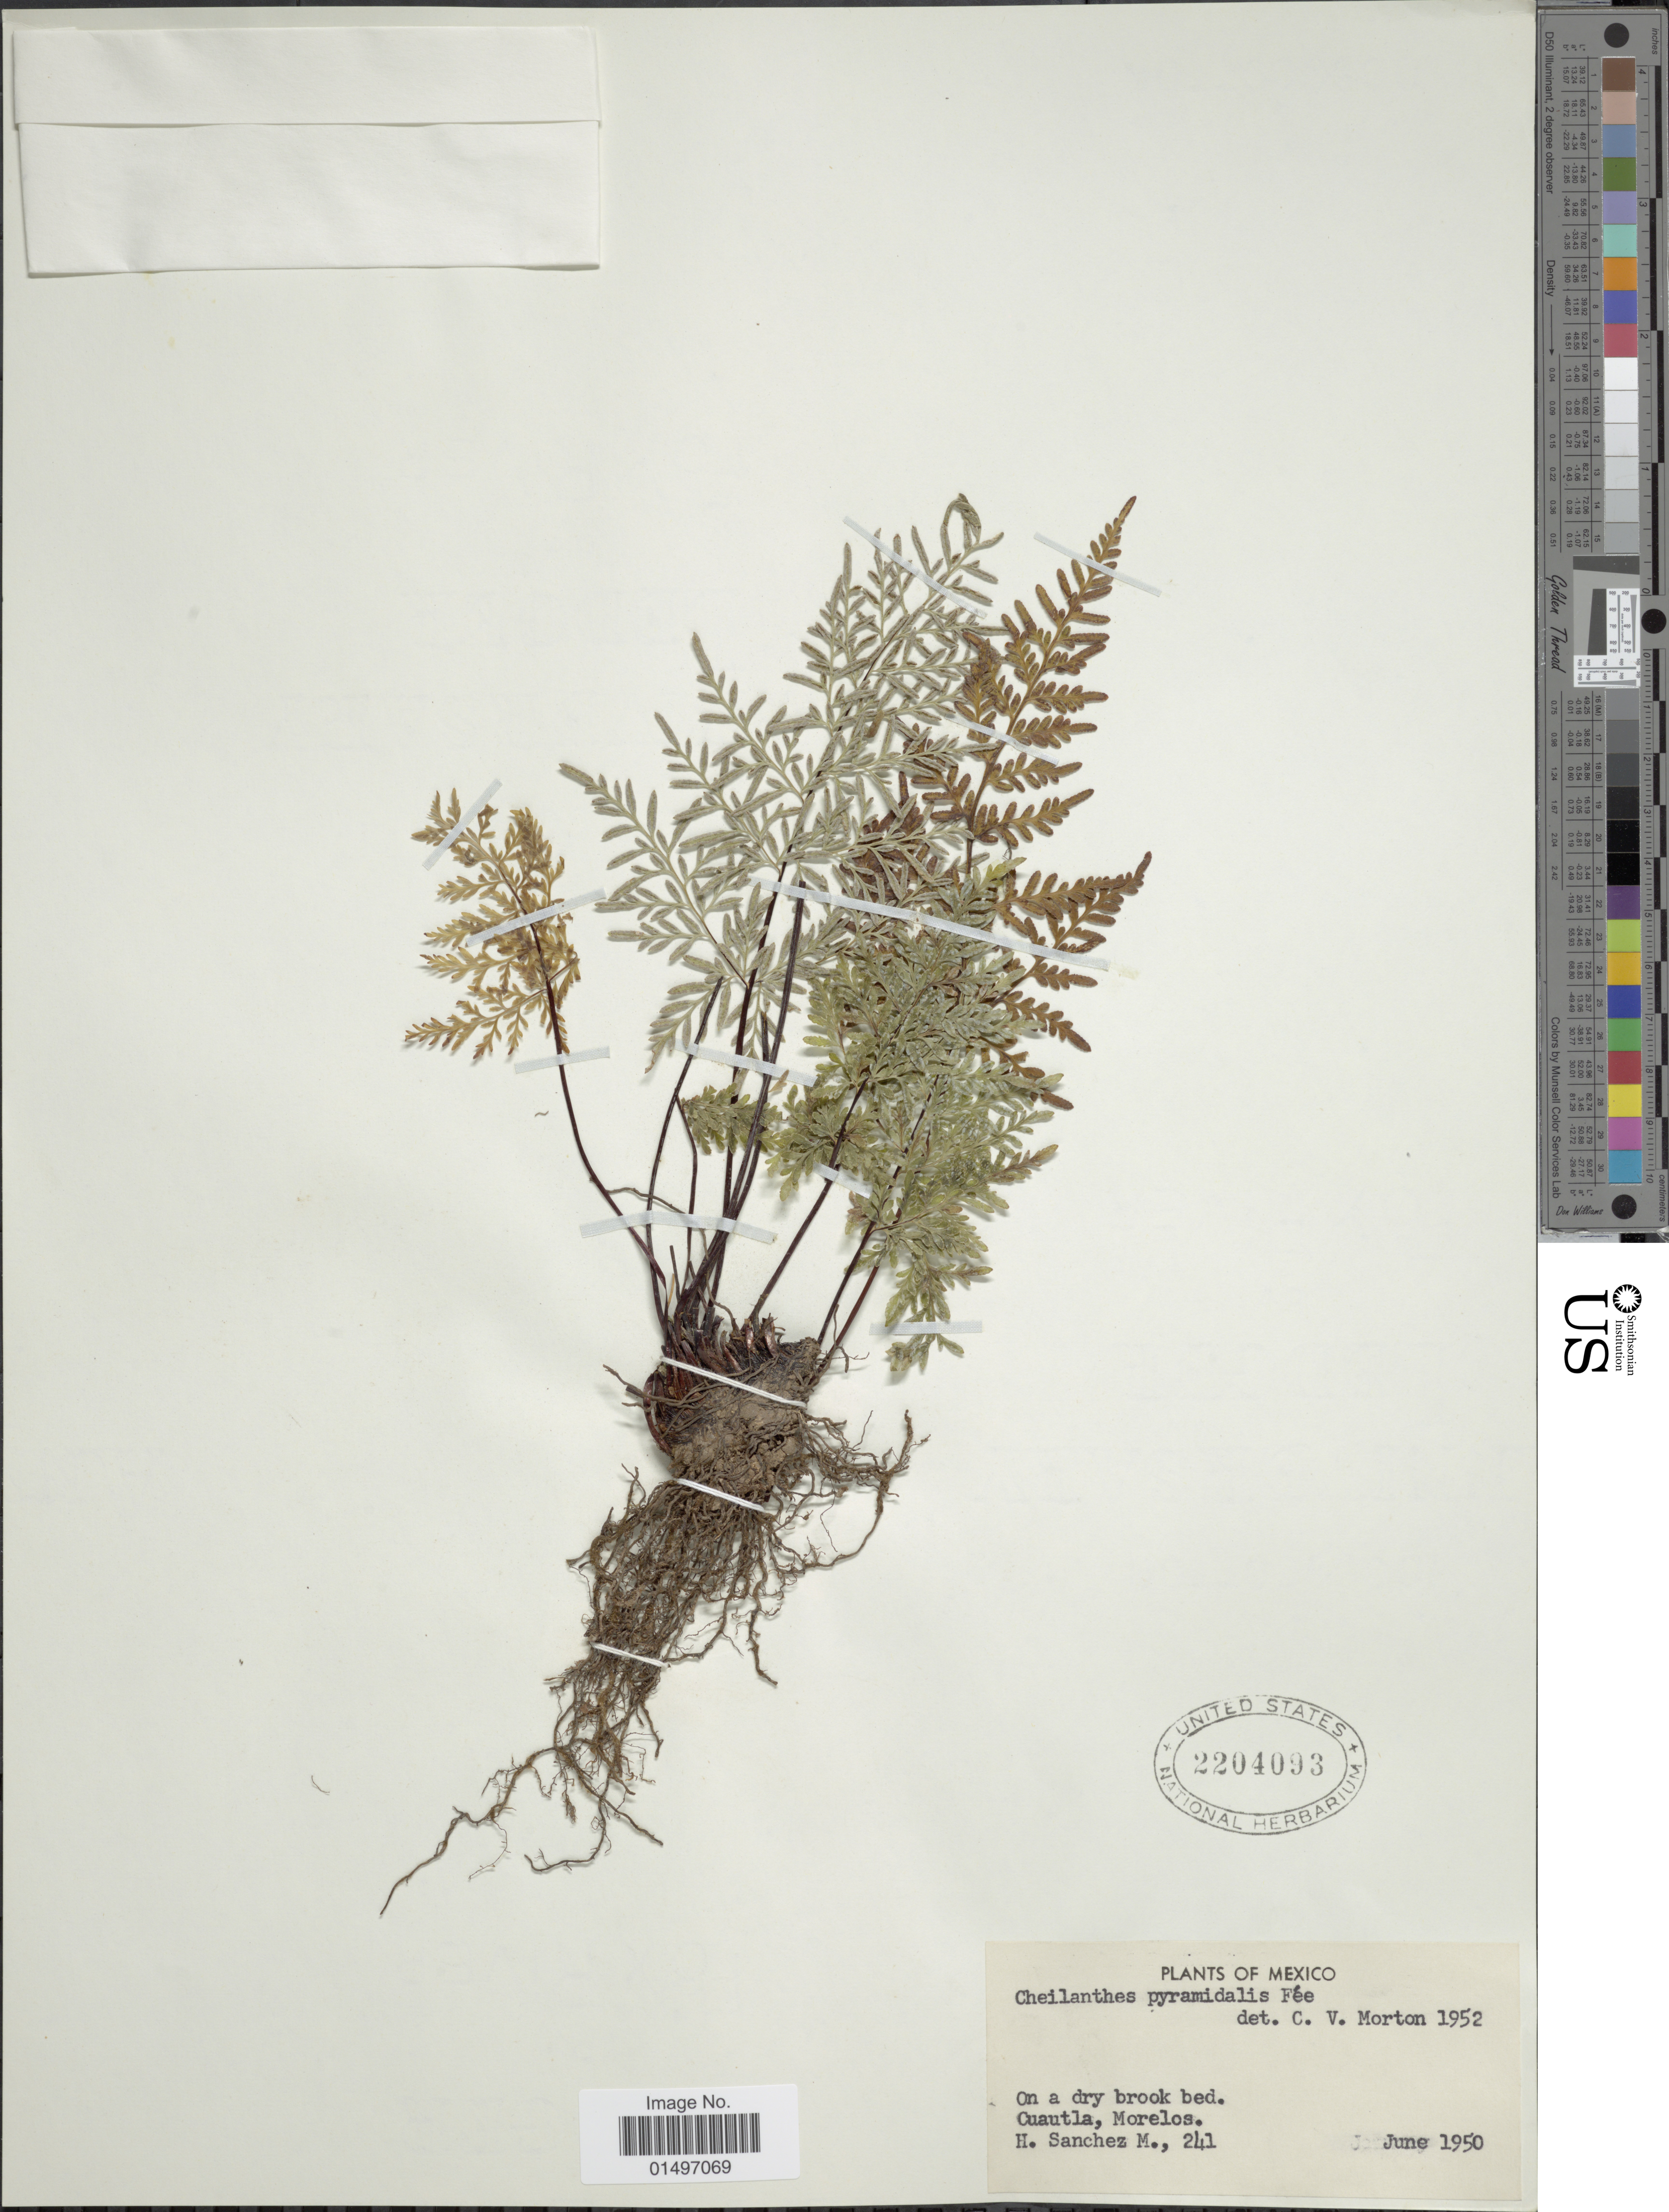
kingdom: Plantae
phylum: Tracheophyta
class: Polypodiopsida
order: Polypodiales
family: Pteridaceae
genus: Gaga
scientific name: Gaga hirsuta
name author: (Link) Fay W. Li & Windham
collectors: H. Sánchez-Mejorada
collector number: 241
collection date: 1950-06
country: Mexico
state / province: Morelos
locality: Mexico, Cuautla, Morelos.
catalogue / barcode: US 2204093